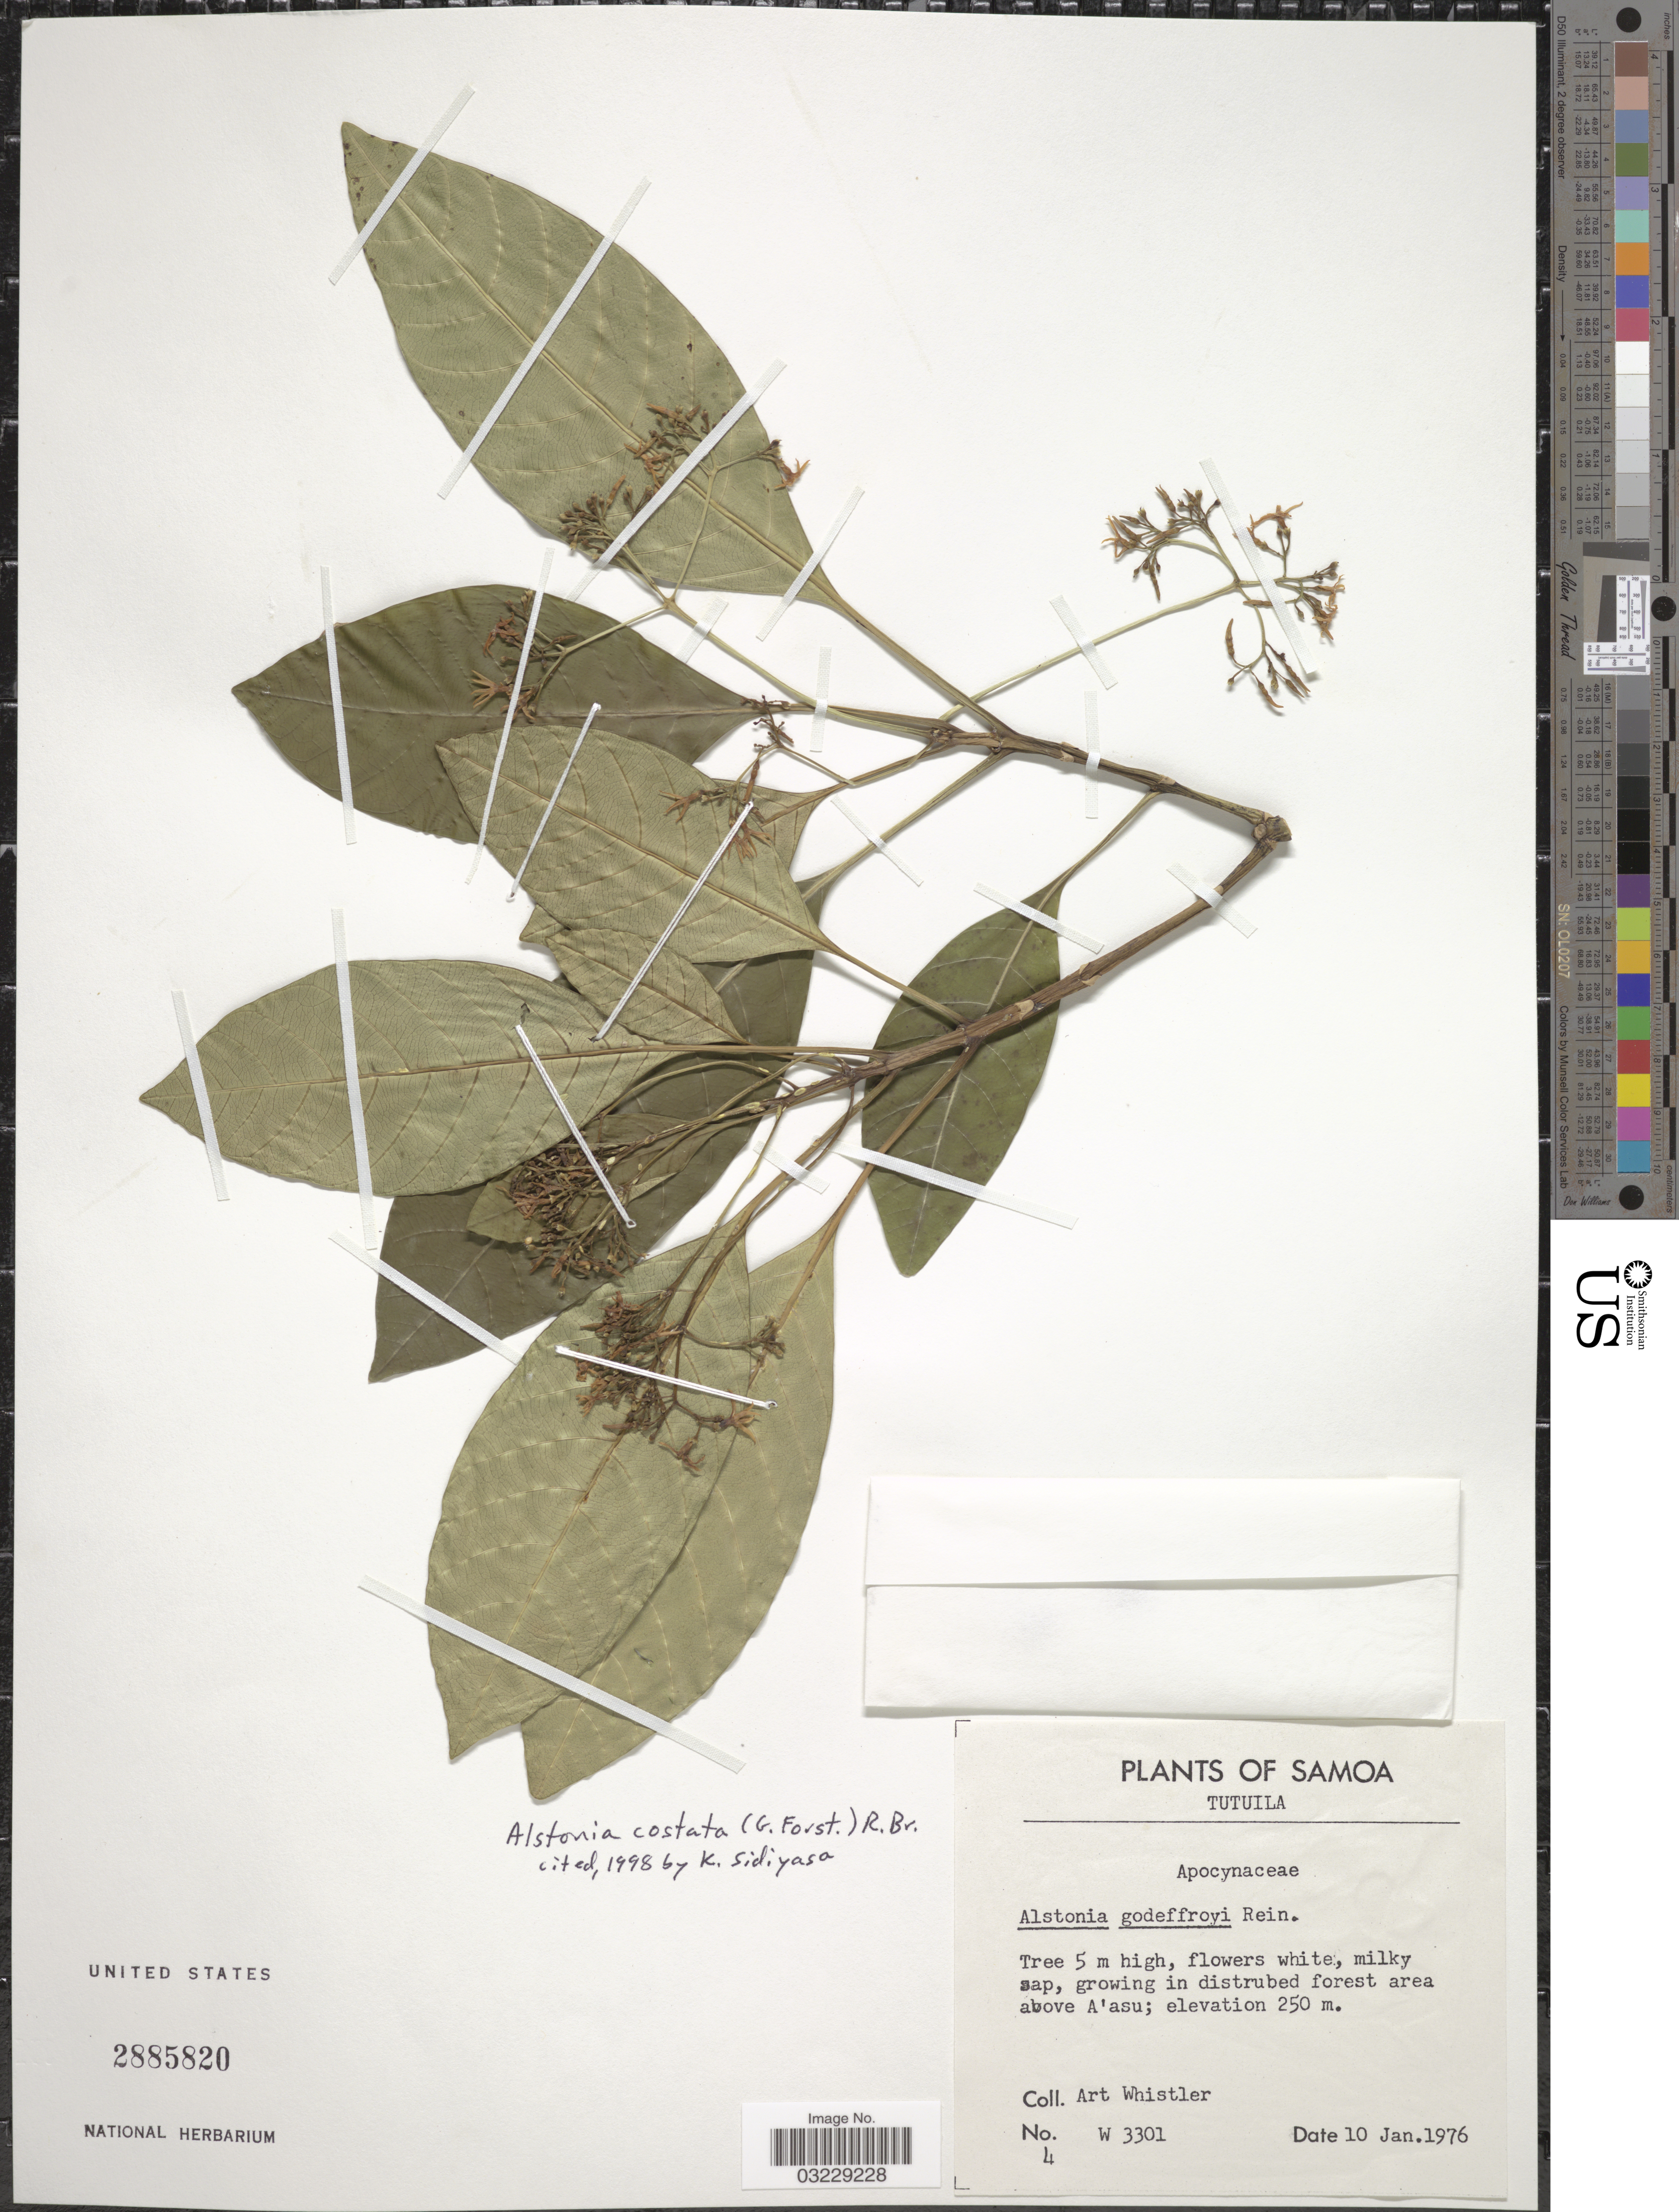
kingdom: Plantae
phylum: Tracheophyta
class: Magnoliopsida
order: Gentianales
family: Apocynaceae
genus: Alstonia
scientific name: Alstonia costata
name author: (G. Forst.) R. Br.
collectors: A. Whistler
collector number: W3301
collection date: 1976-01-10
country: American Samoa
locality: Samoa. Tutuila. Area above A'asu.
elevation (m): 250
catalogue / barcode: US 2885820